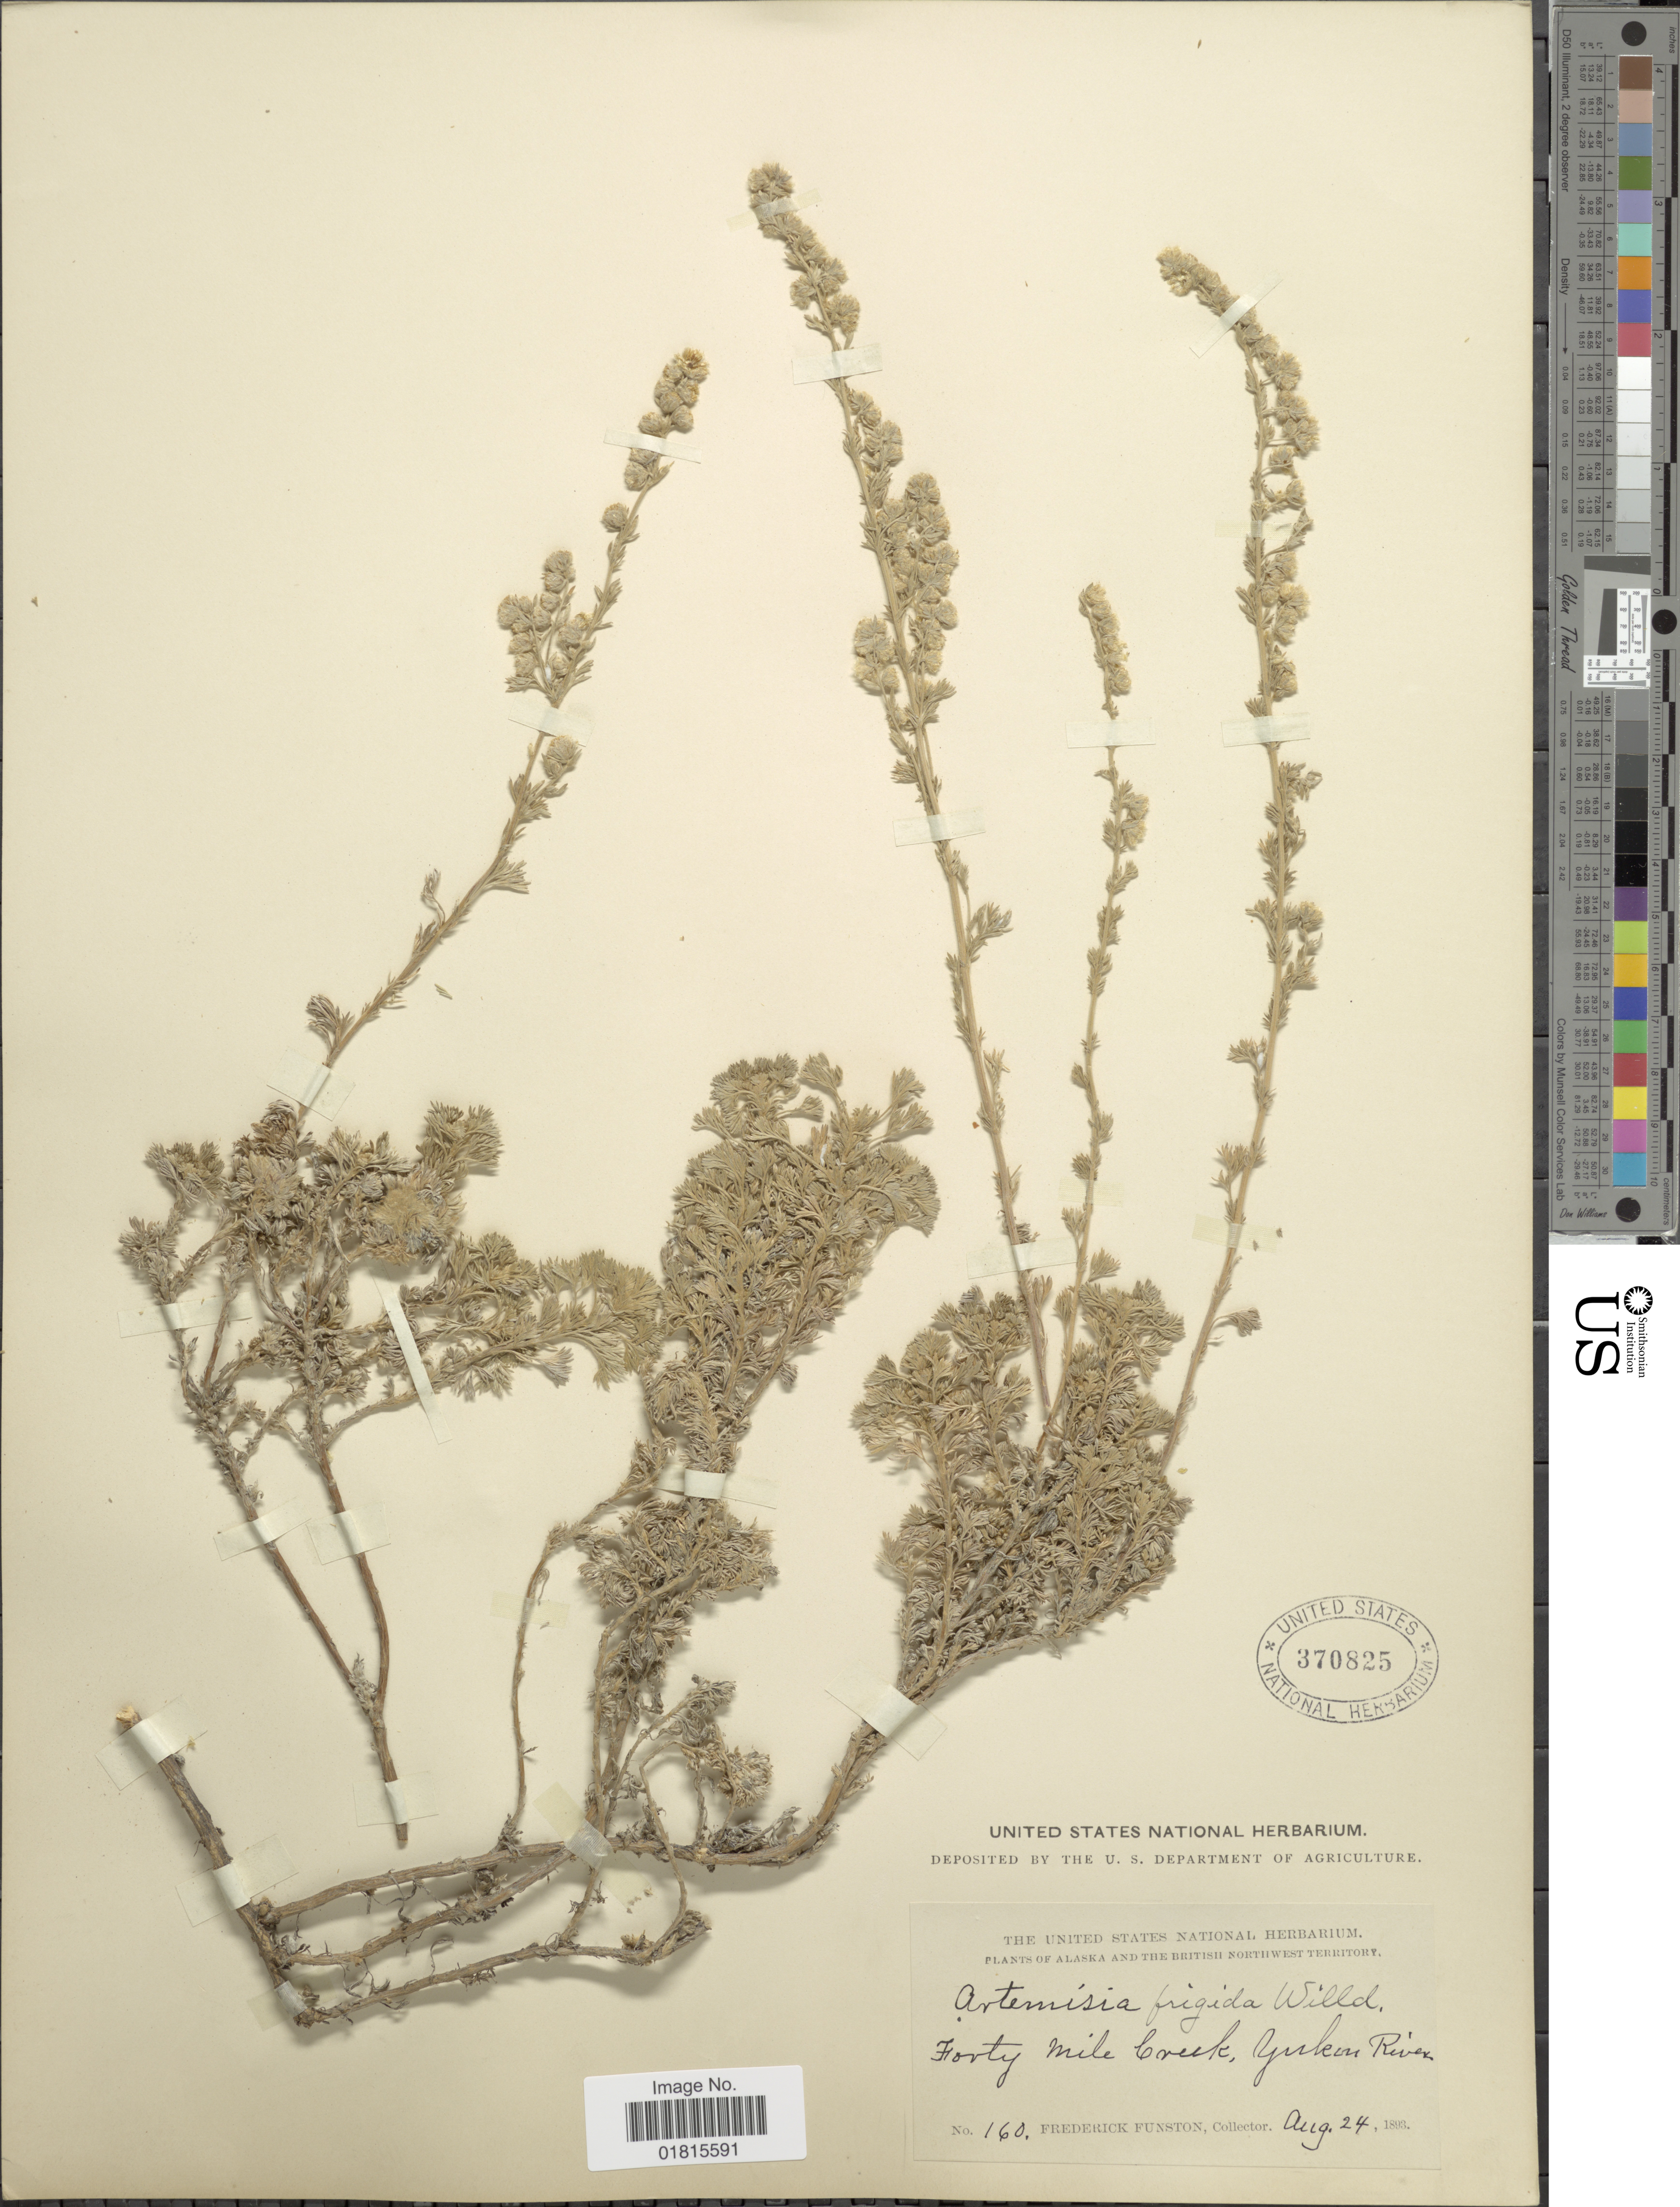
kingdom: Plantae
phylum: Tracheophyta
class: Magnoliopsida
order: Asterales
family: Asteraceae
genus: Artemisia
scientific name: Artemisia frigida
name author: Willd.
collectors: F. Funston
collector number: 160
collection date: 1893-08-24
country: United States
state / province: Alaska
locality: Alaska and The British Northwest Territory, Forty Mile Creek, Yukon River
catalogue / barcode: US 370825